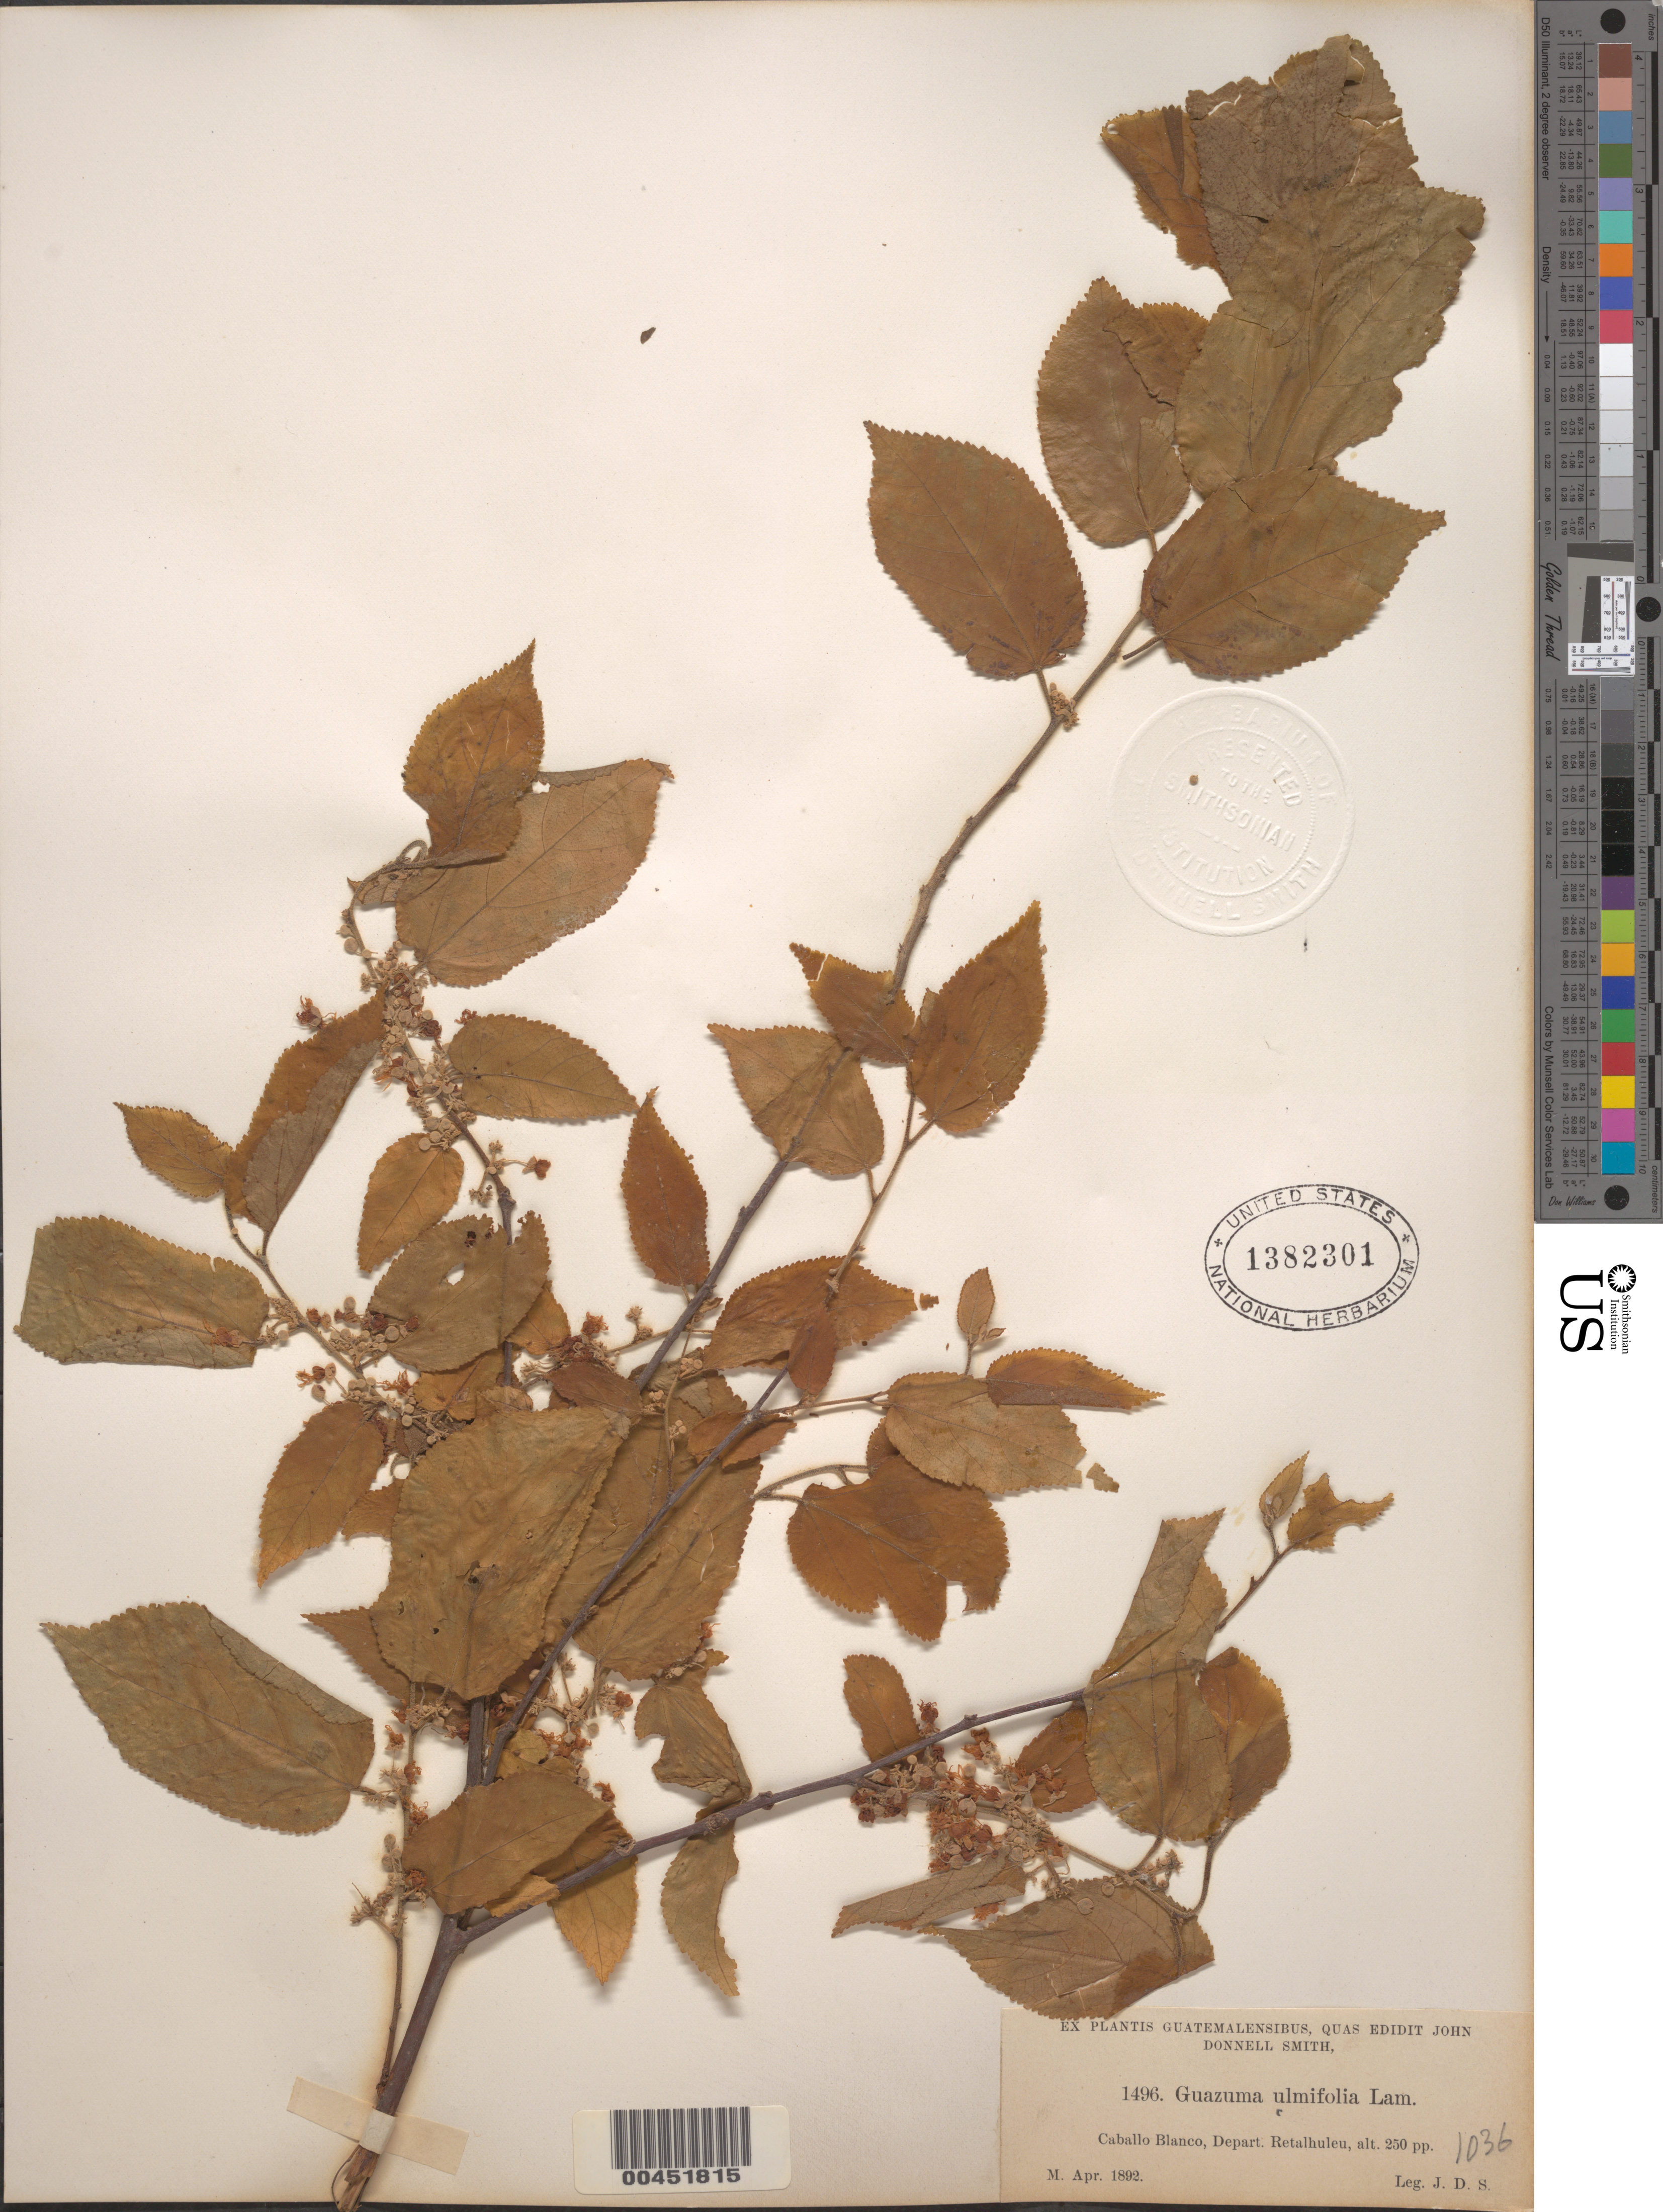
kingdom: Plantae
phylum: Tracheophyta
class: Magnoliopsida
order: Malvales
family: Malvaceae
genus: Guazuma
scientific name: Guazuma ulmifolia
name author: Lam.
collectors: J. Donnell Smith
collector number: ex Pl. Guat. 1496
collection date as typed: Apr 1892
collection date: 1892-04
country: Guatemala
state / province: Retalhuleu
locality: Caballo Blanco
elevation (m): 76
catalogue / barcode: US 1382301